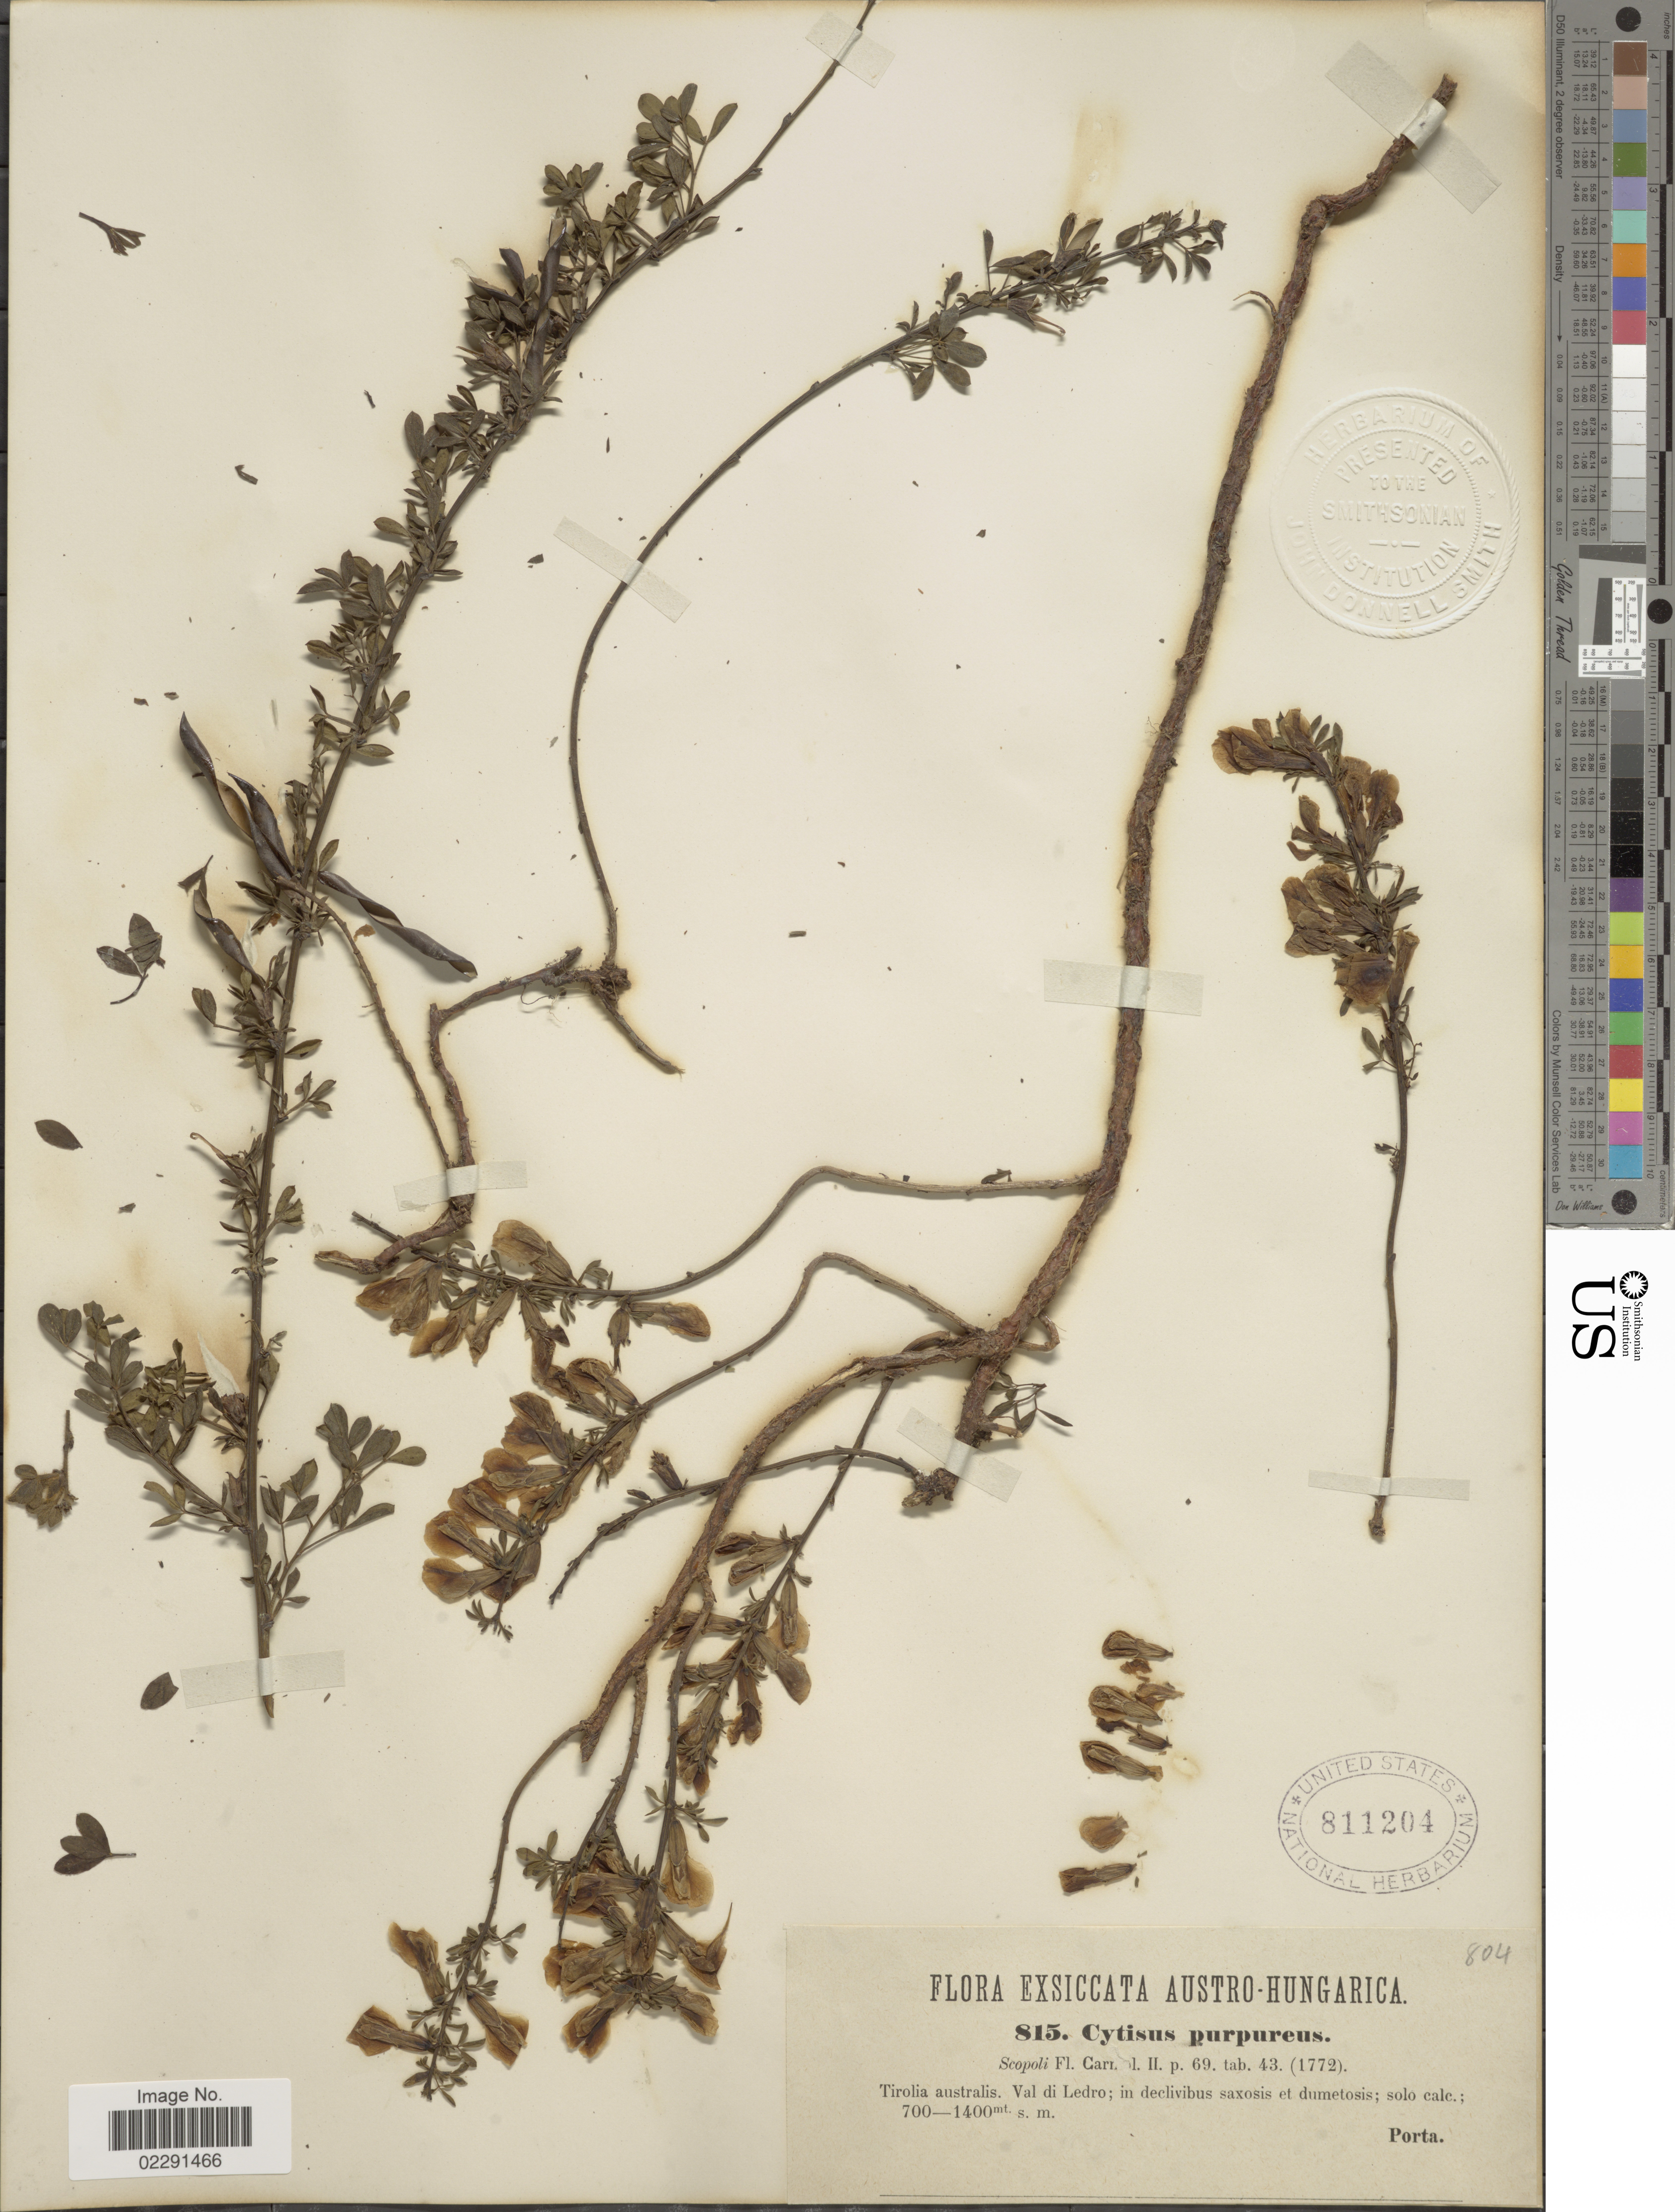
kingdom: Plantae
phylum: Tracheophyta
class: Magnoliopsida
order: Fabales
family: Fabaceae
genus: Cytisus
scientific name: Cytisus purpureus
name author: Scop.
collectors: -- Porta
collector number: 815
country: Austria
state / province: Tirol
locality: Tirolia australis, Val di Ledro; in declivibus saxosis et dumetosis.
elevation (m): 700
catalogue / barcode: US 811204